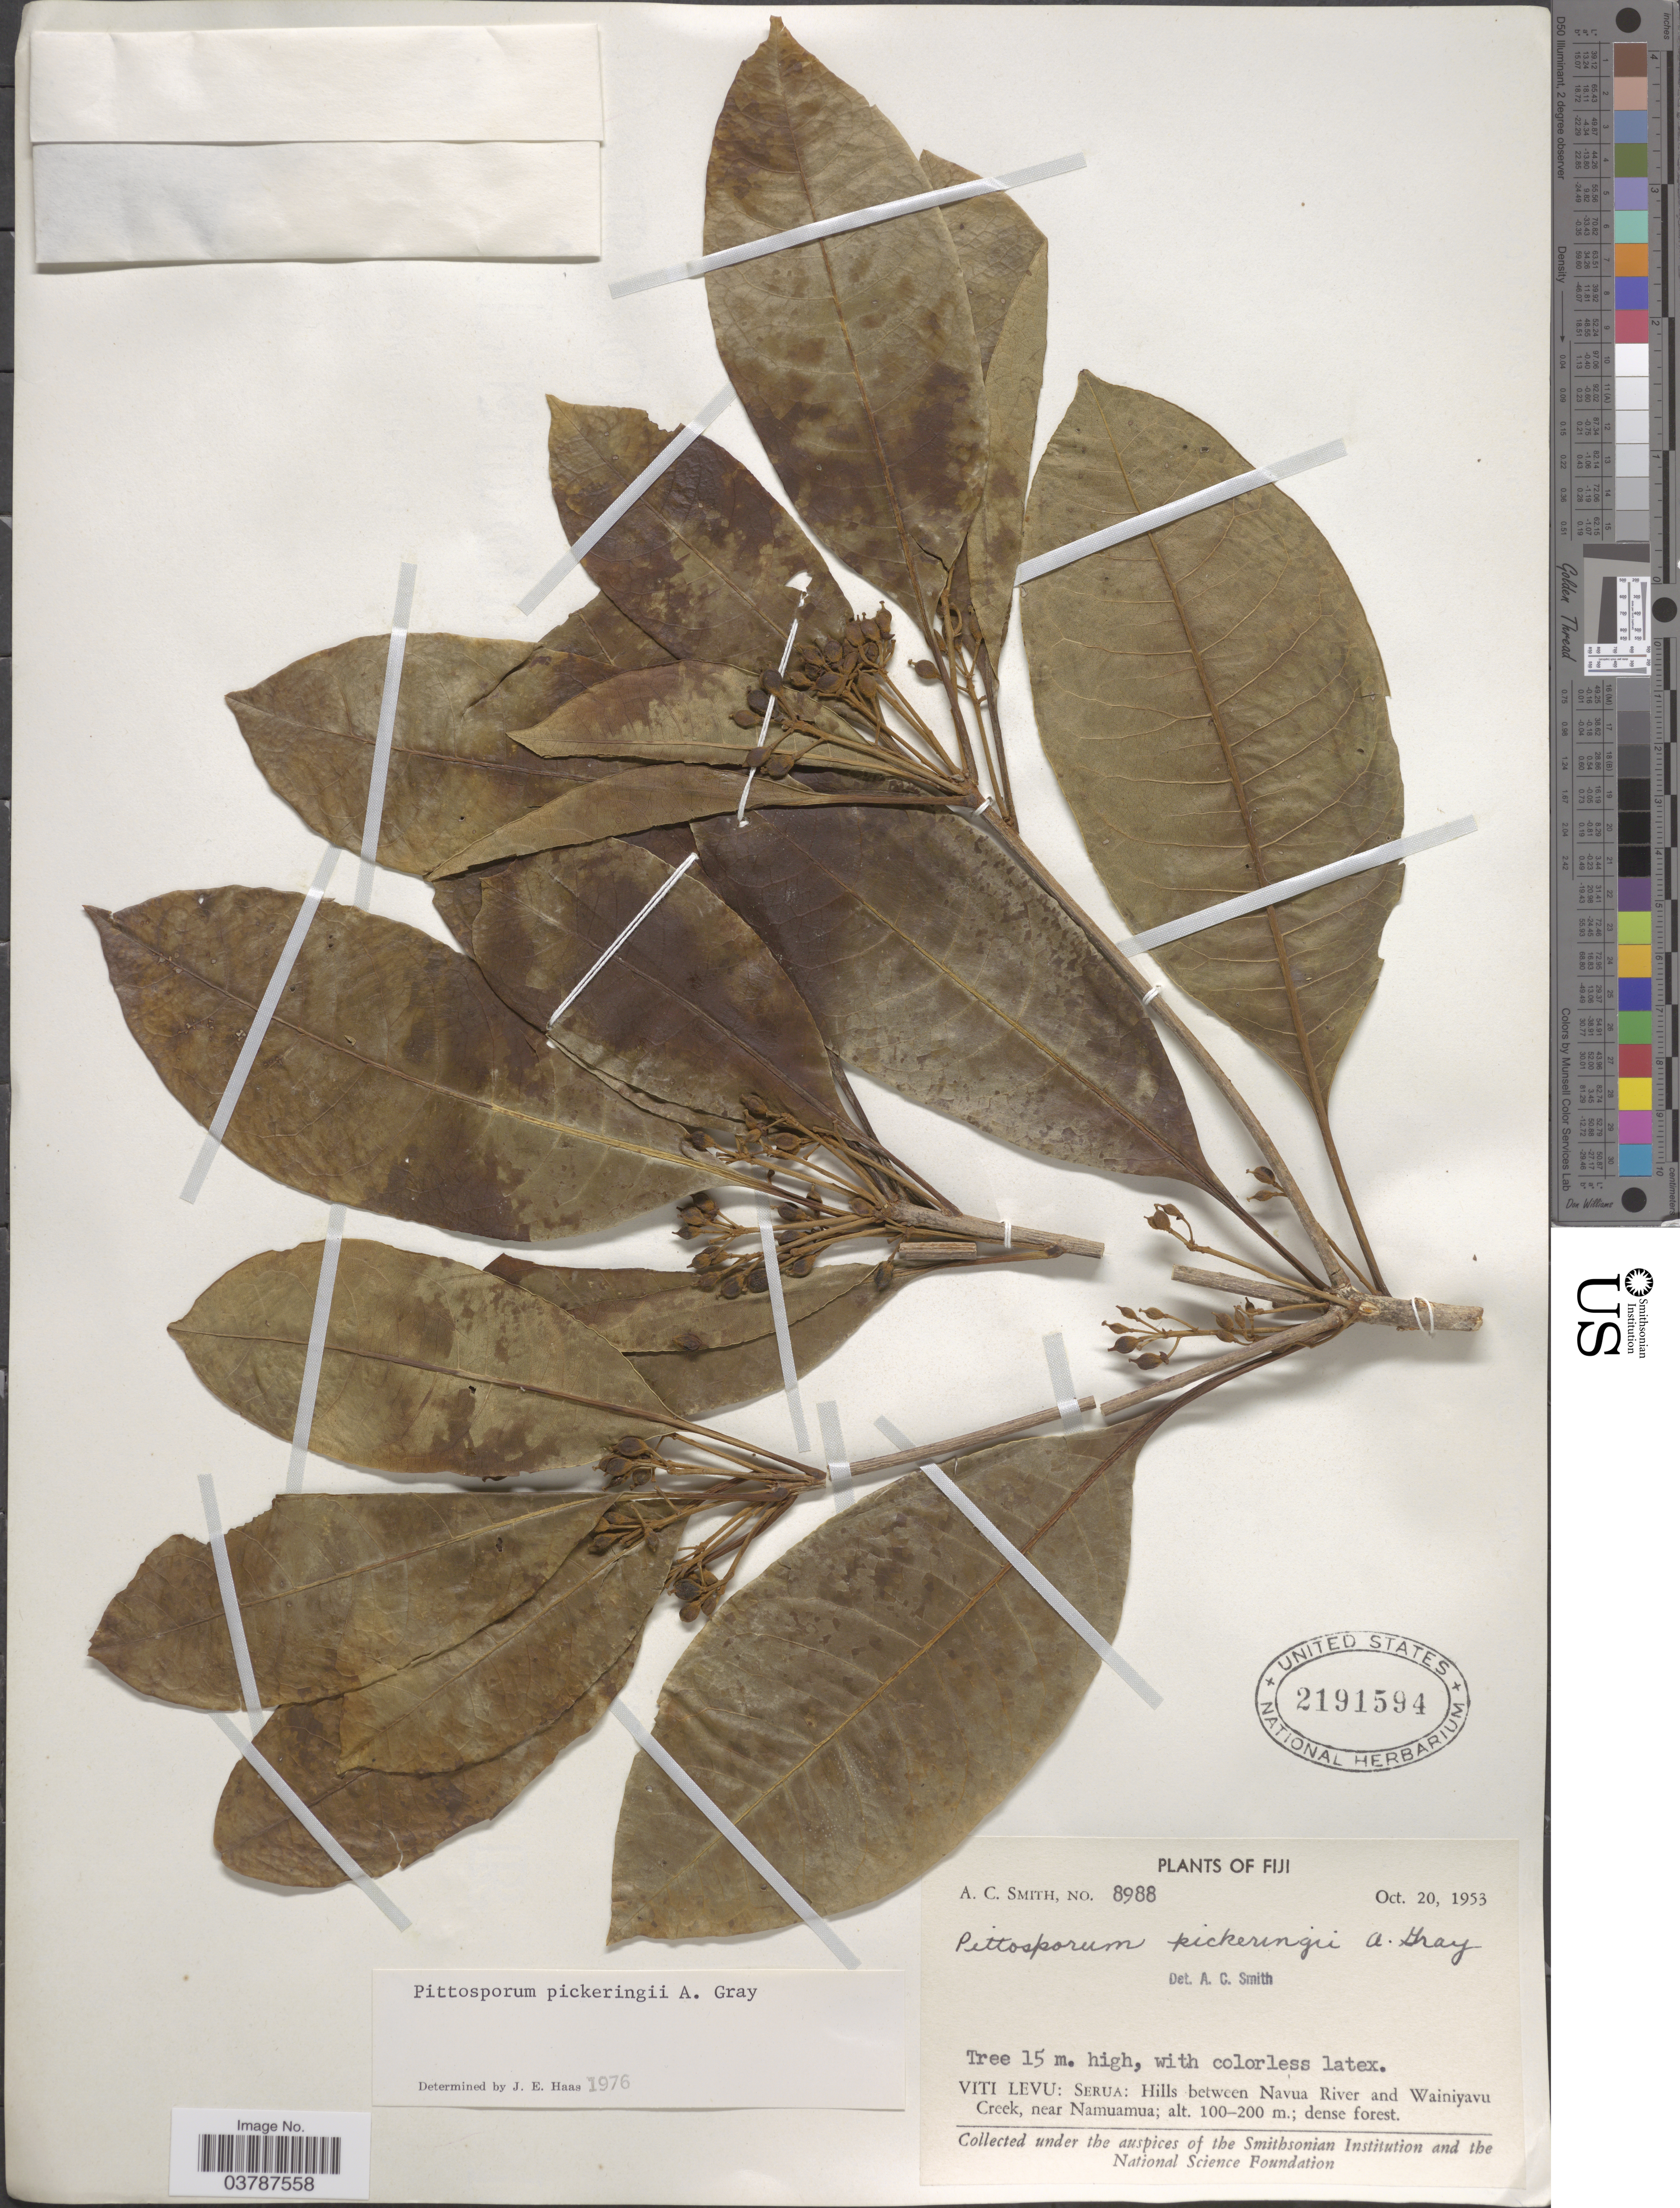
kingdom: Plantae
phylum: Tracheophyta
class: Magnoliopsida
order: Apiales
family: Pittosporaceae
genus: Pittosporum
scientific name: Pittosporum pickeringii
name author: A. Gray in Wilkes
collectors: A. C. Smith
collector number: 8988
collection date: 1953-10-20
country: Fiji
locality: Viti Levu: Serua: Hills between Navua River and Wainiyavu Creek, near Namuamua.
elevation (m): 100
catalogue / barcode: US 2191594